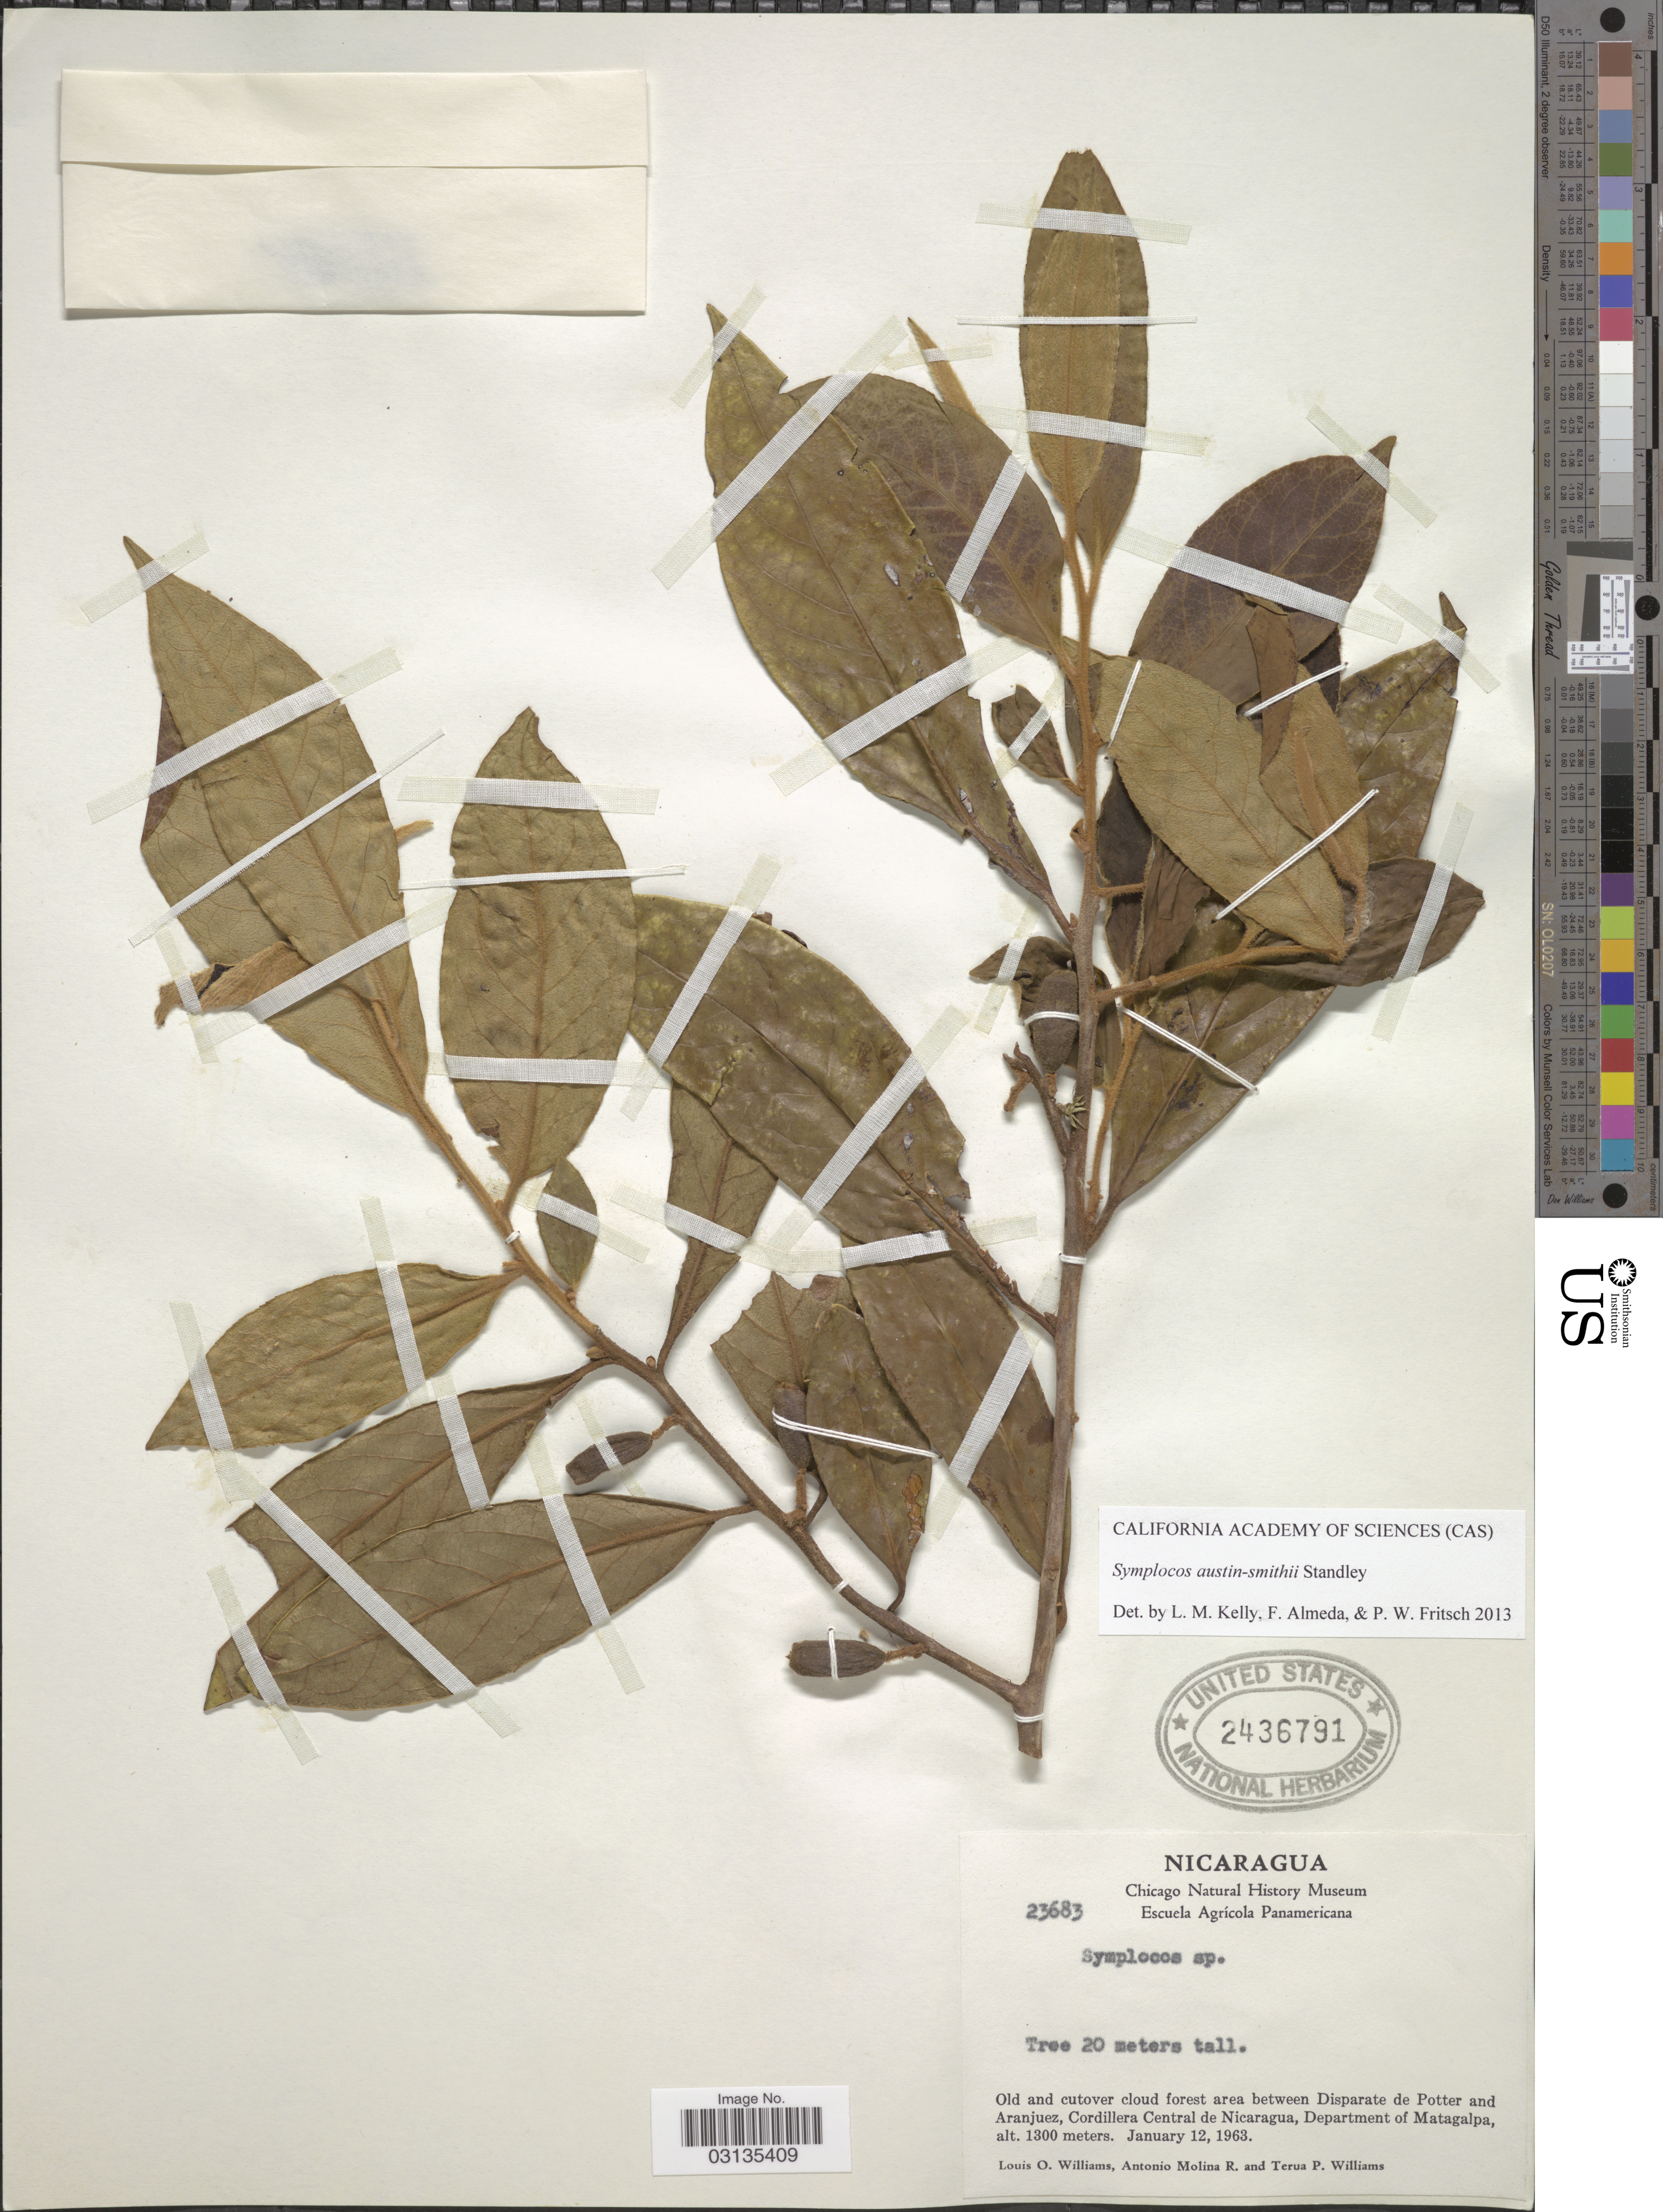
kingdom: Plantae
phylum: Tracheophyta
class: Magnoliopsida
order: Ericales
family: Symplocaceae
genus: Symplocos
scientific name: Symplocos austin-smithii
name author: Standl.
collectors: L. O. Williams, A. Molina R. & T. Williams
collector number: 23683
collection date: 1963-01-12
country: Nicaragua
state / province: Matagalpa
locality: Area between Disparate de Potter and Aranjuez, Cordillera Central de Nicaragua, Department of Matagalpa.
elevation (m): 1300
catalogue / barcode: US 2436791